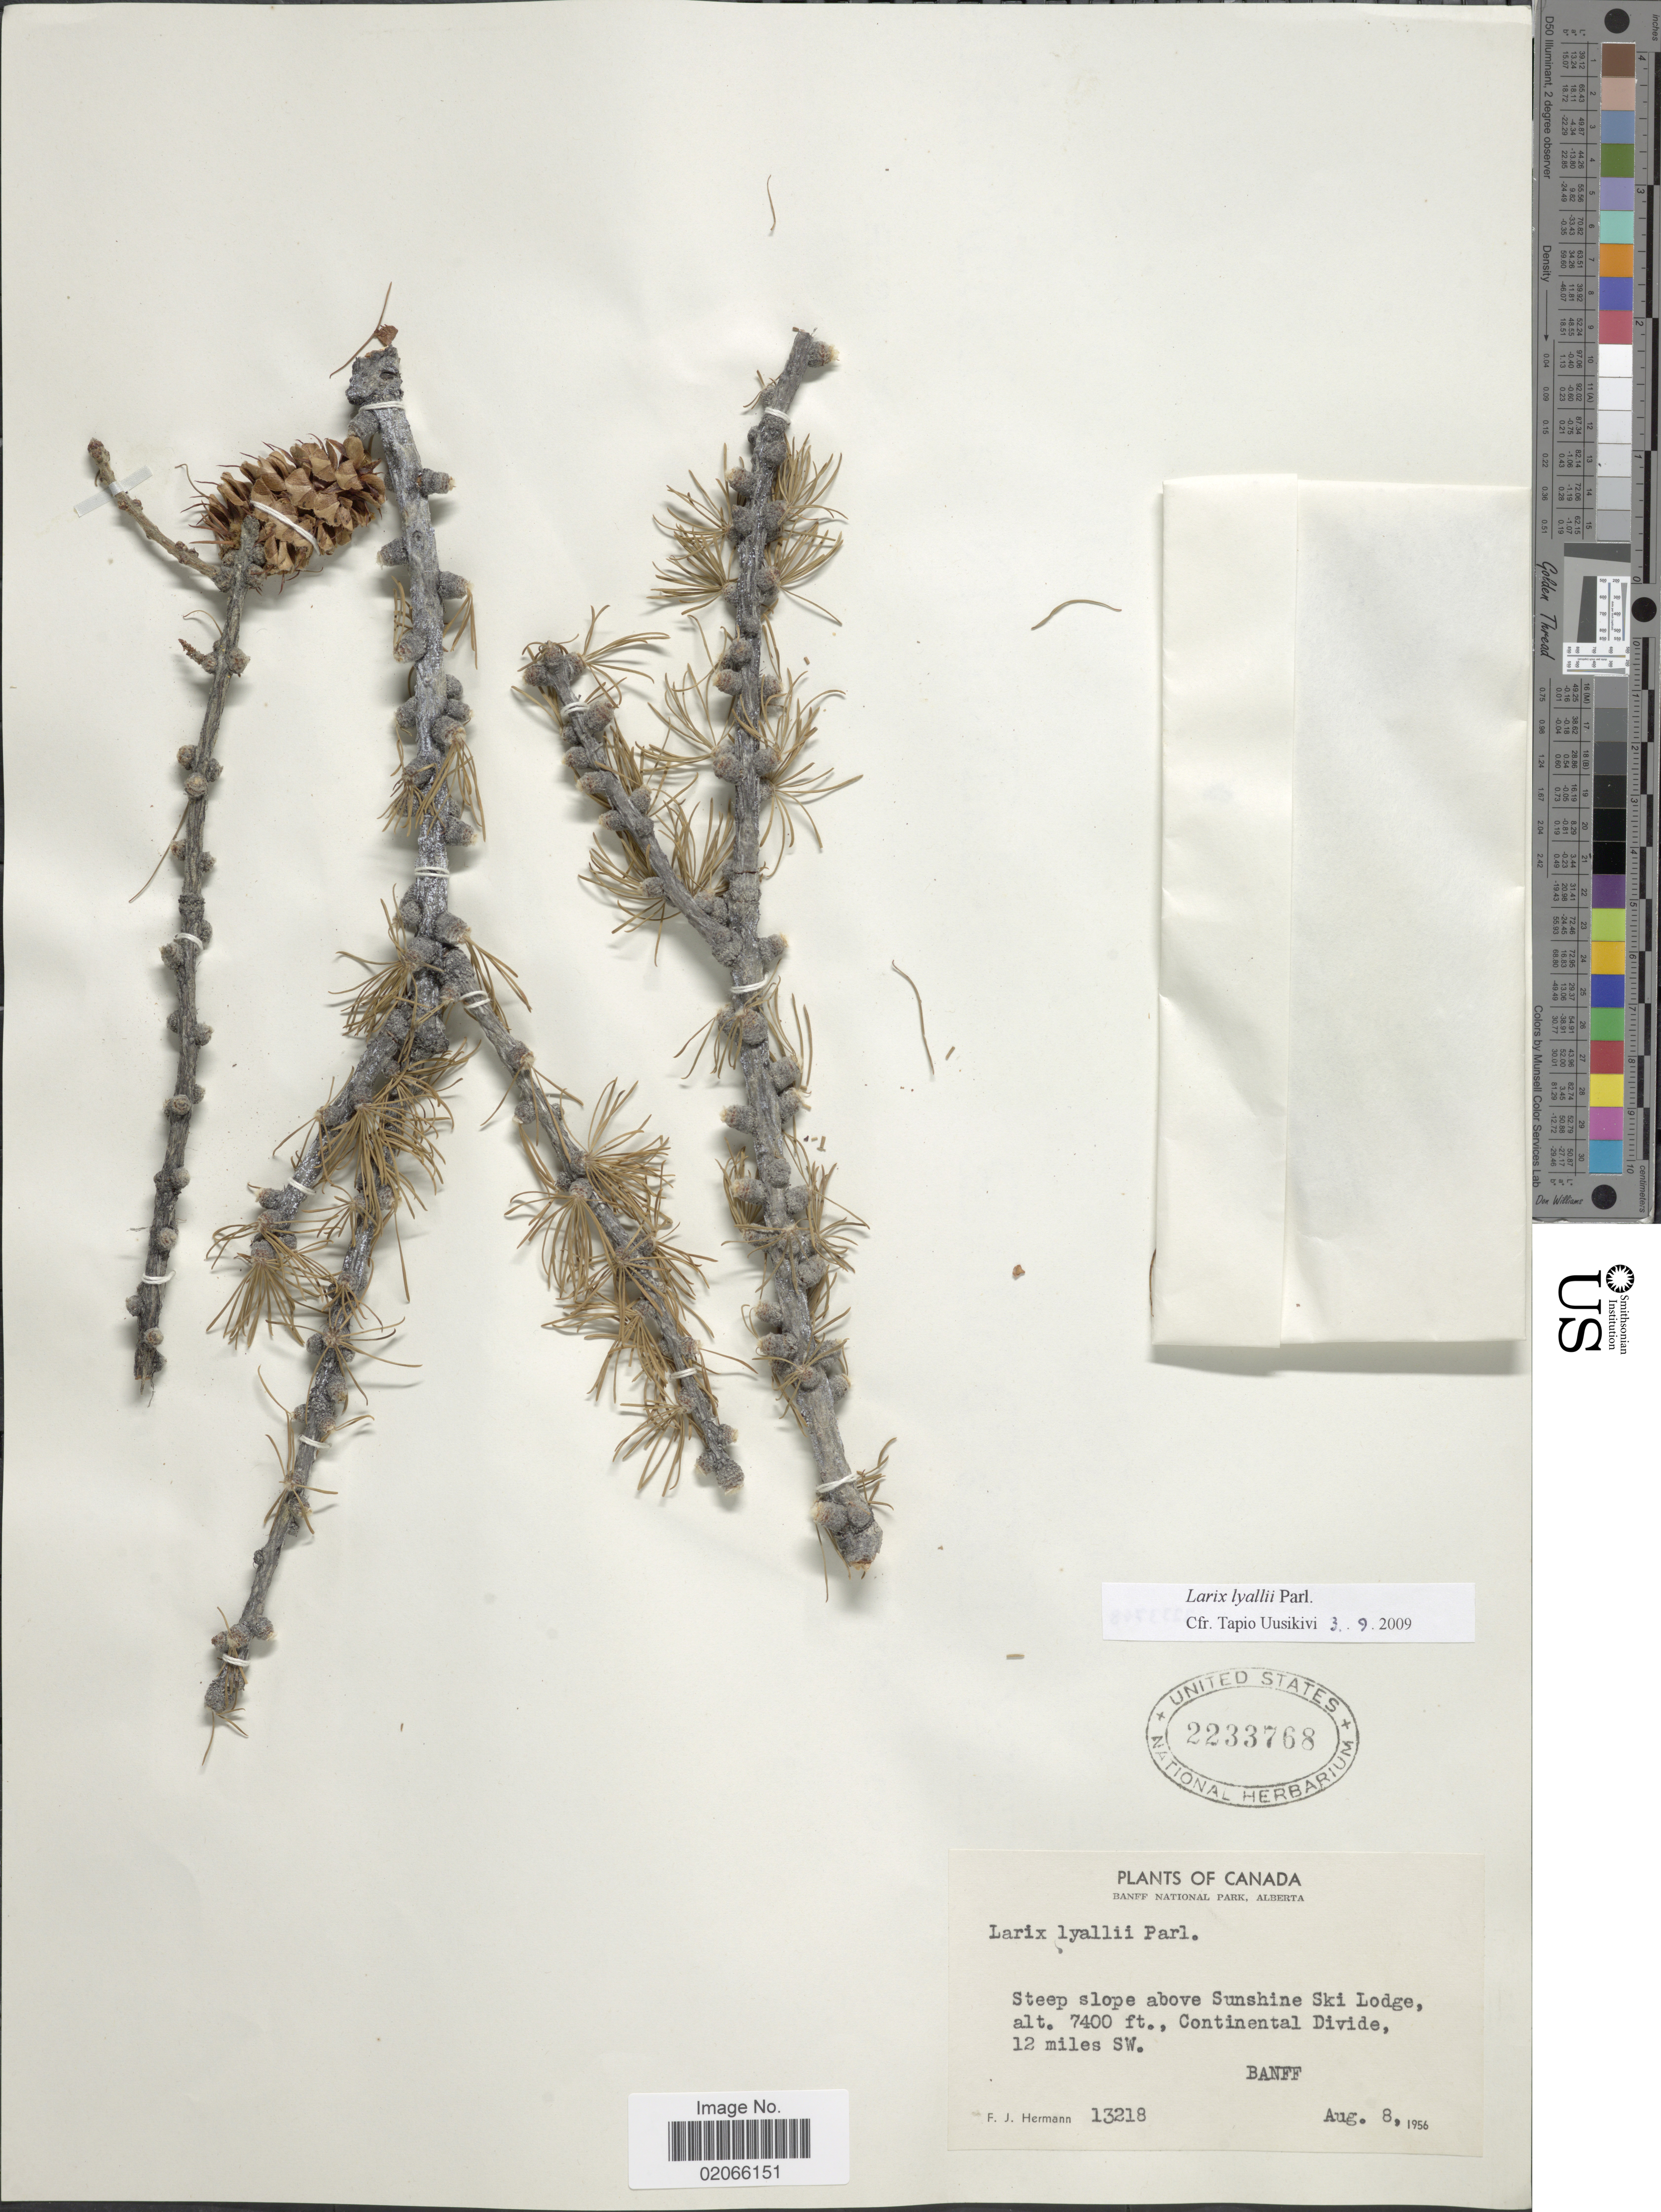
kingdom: Plantae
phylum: Tracheophyta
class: Pinopsida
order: Pinales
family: Pinaceae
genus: Larix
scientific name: Larix lyallii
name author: Parl.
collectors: F. J. Hermann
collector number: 13218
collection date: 1956-08-08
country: Canada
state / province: Alberta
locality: Canada, Steep slope above Sunshine Ski Lodge, Continental Divide. 12 miles SW. Banff.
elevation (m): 2256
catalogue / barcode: US 2233768